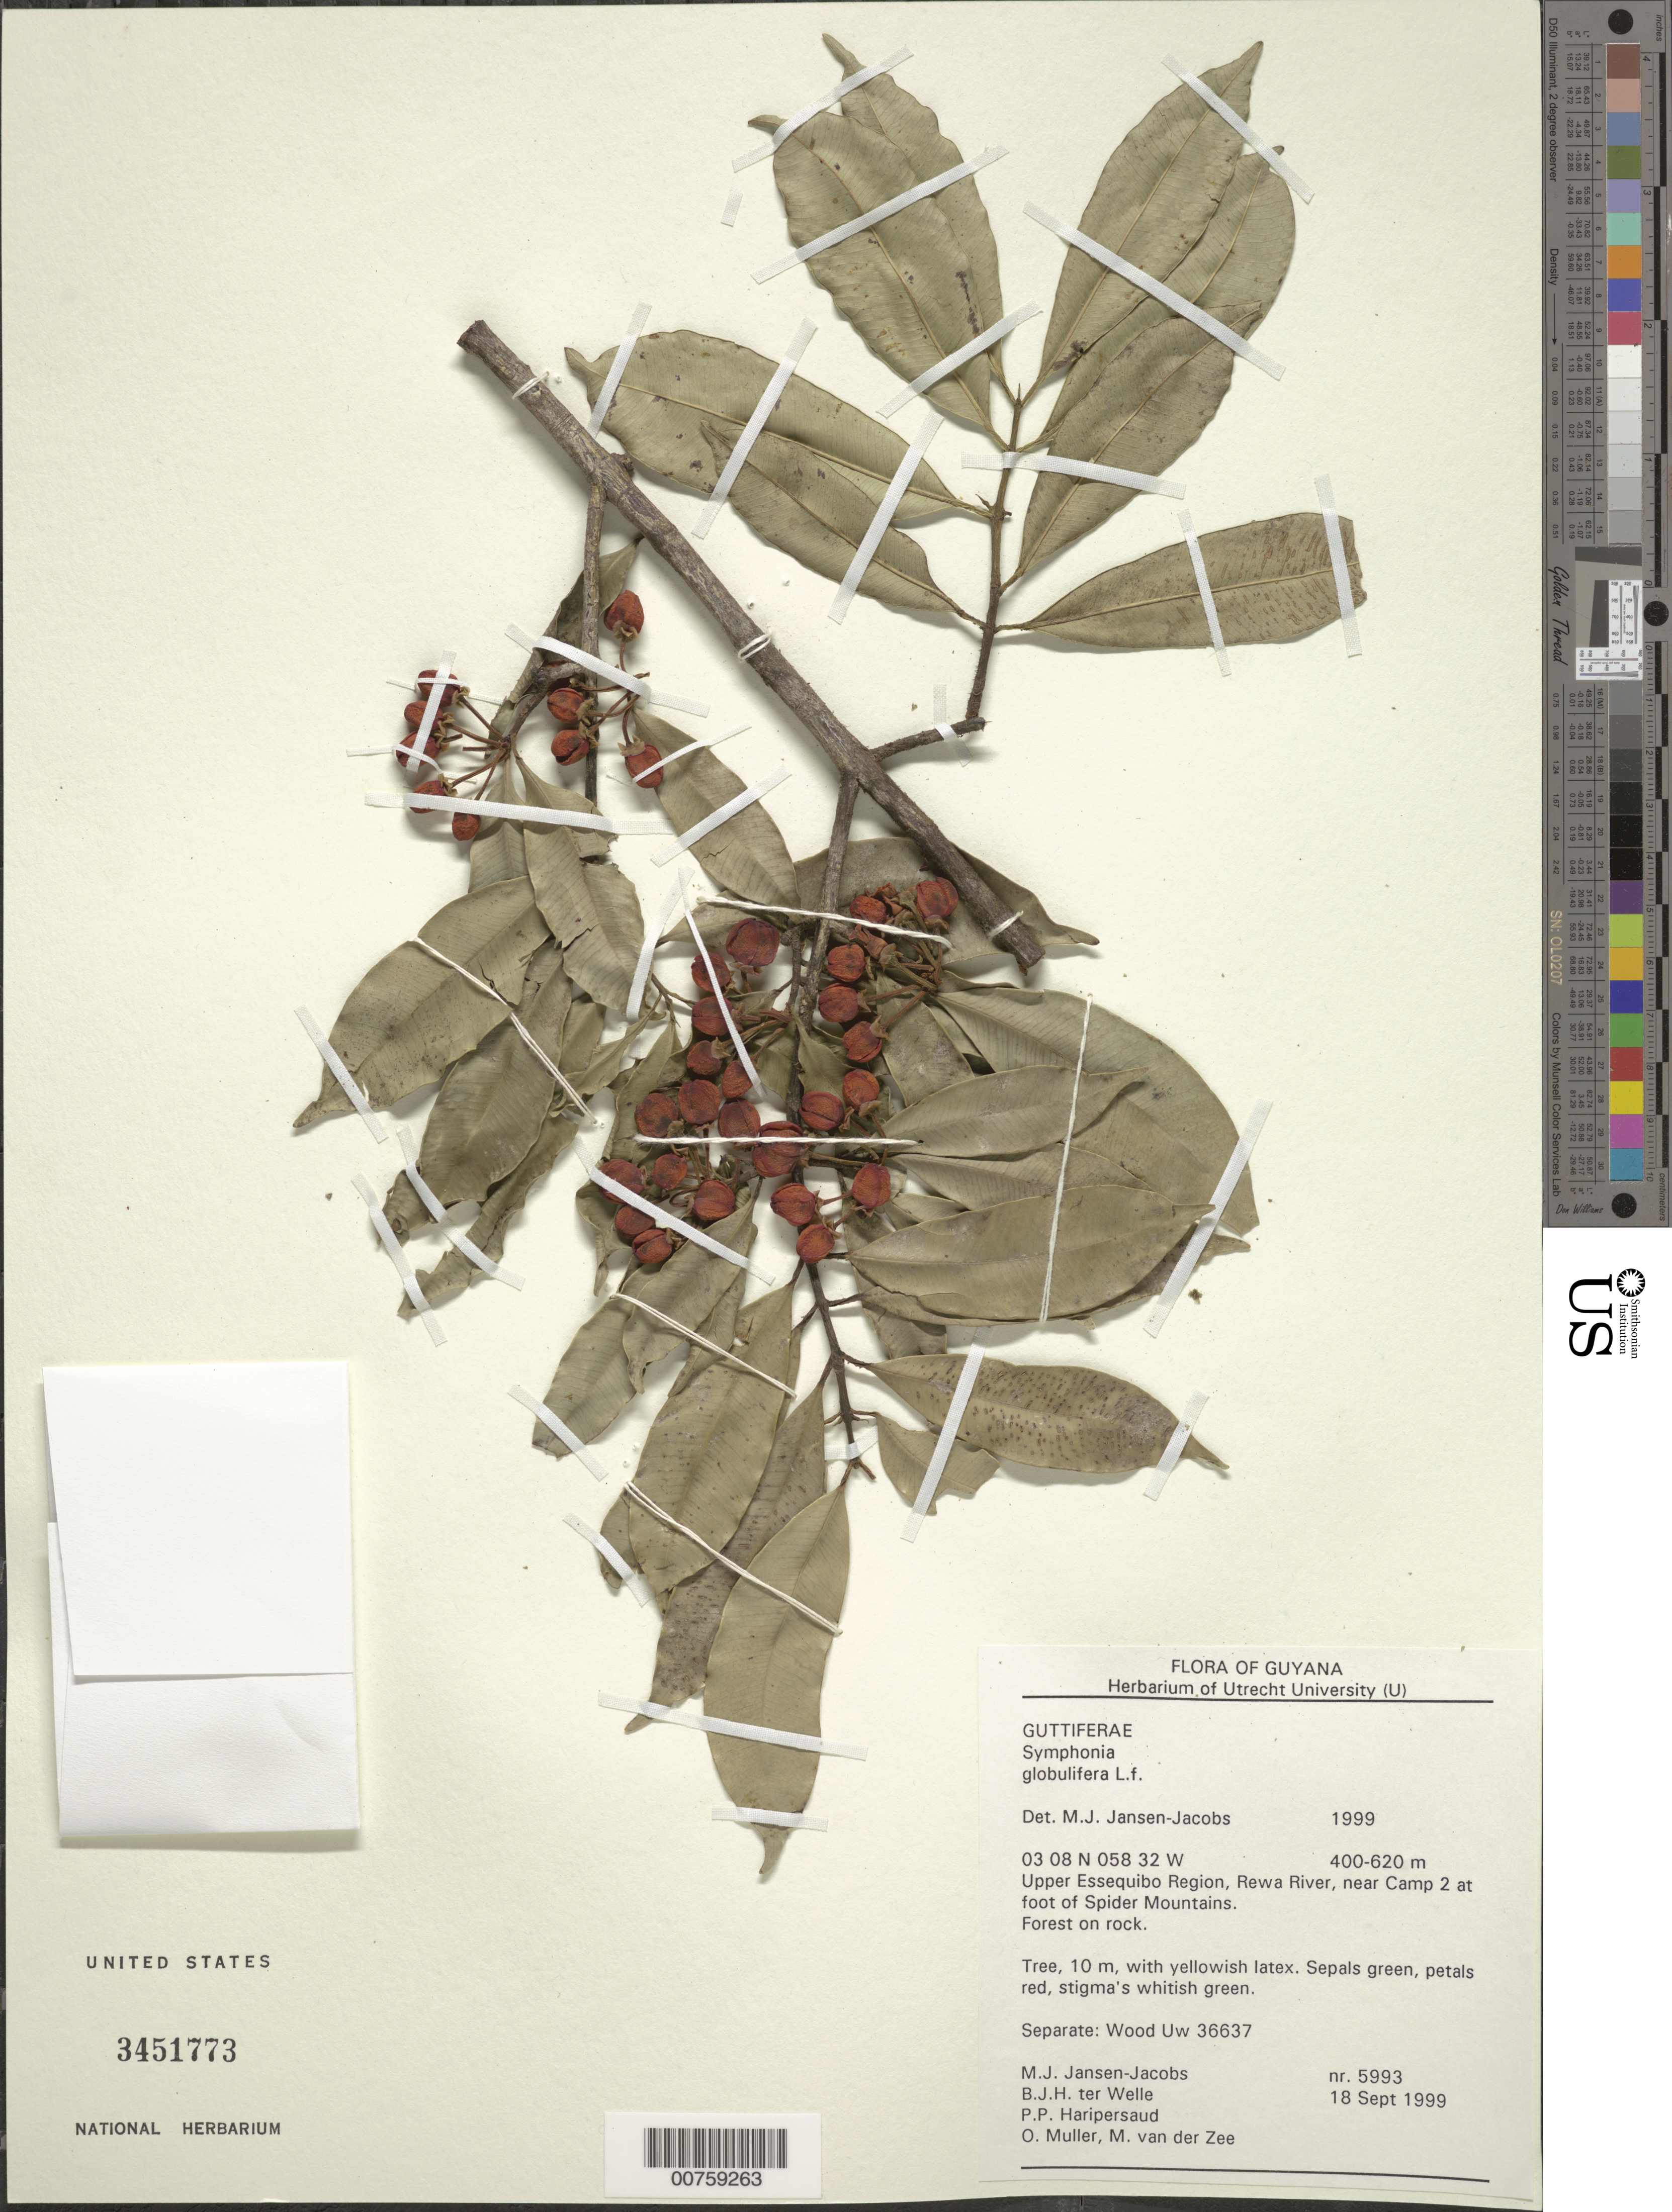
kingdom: Plantae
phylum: Tracheophyta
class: Magnoliopsida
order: Malpighiales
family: Clusiaceae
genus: Symphonia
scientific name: Symphonia globulifera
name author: L. f.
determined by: Jansen-Jacobs, M. J., (U), Nationaal Herbarium Nederland, Utrecht University branch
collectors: M. J. Jansen-Jacobs, B. Welle, P. Haripersaud, O. Muller & M. van der Zee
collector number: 5993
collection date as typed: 18-Sep-99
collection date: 1999-09-18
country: Guyana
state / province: U. Takutu-U. Essequibo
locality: Rewa River, at foot of Spider Mts., near camp 2, Upper Essequibo Region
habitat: Forest on rock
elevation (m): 400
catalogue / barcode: US 3451773